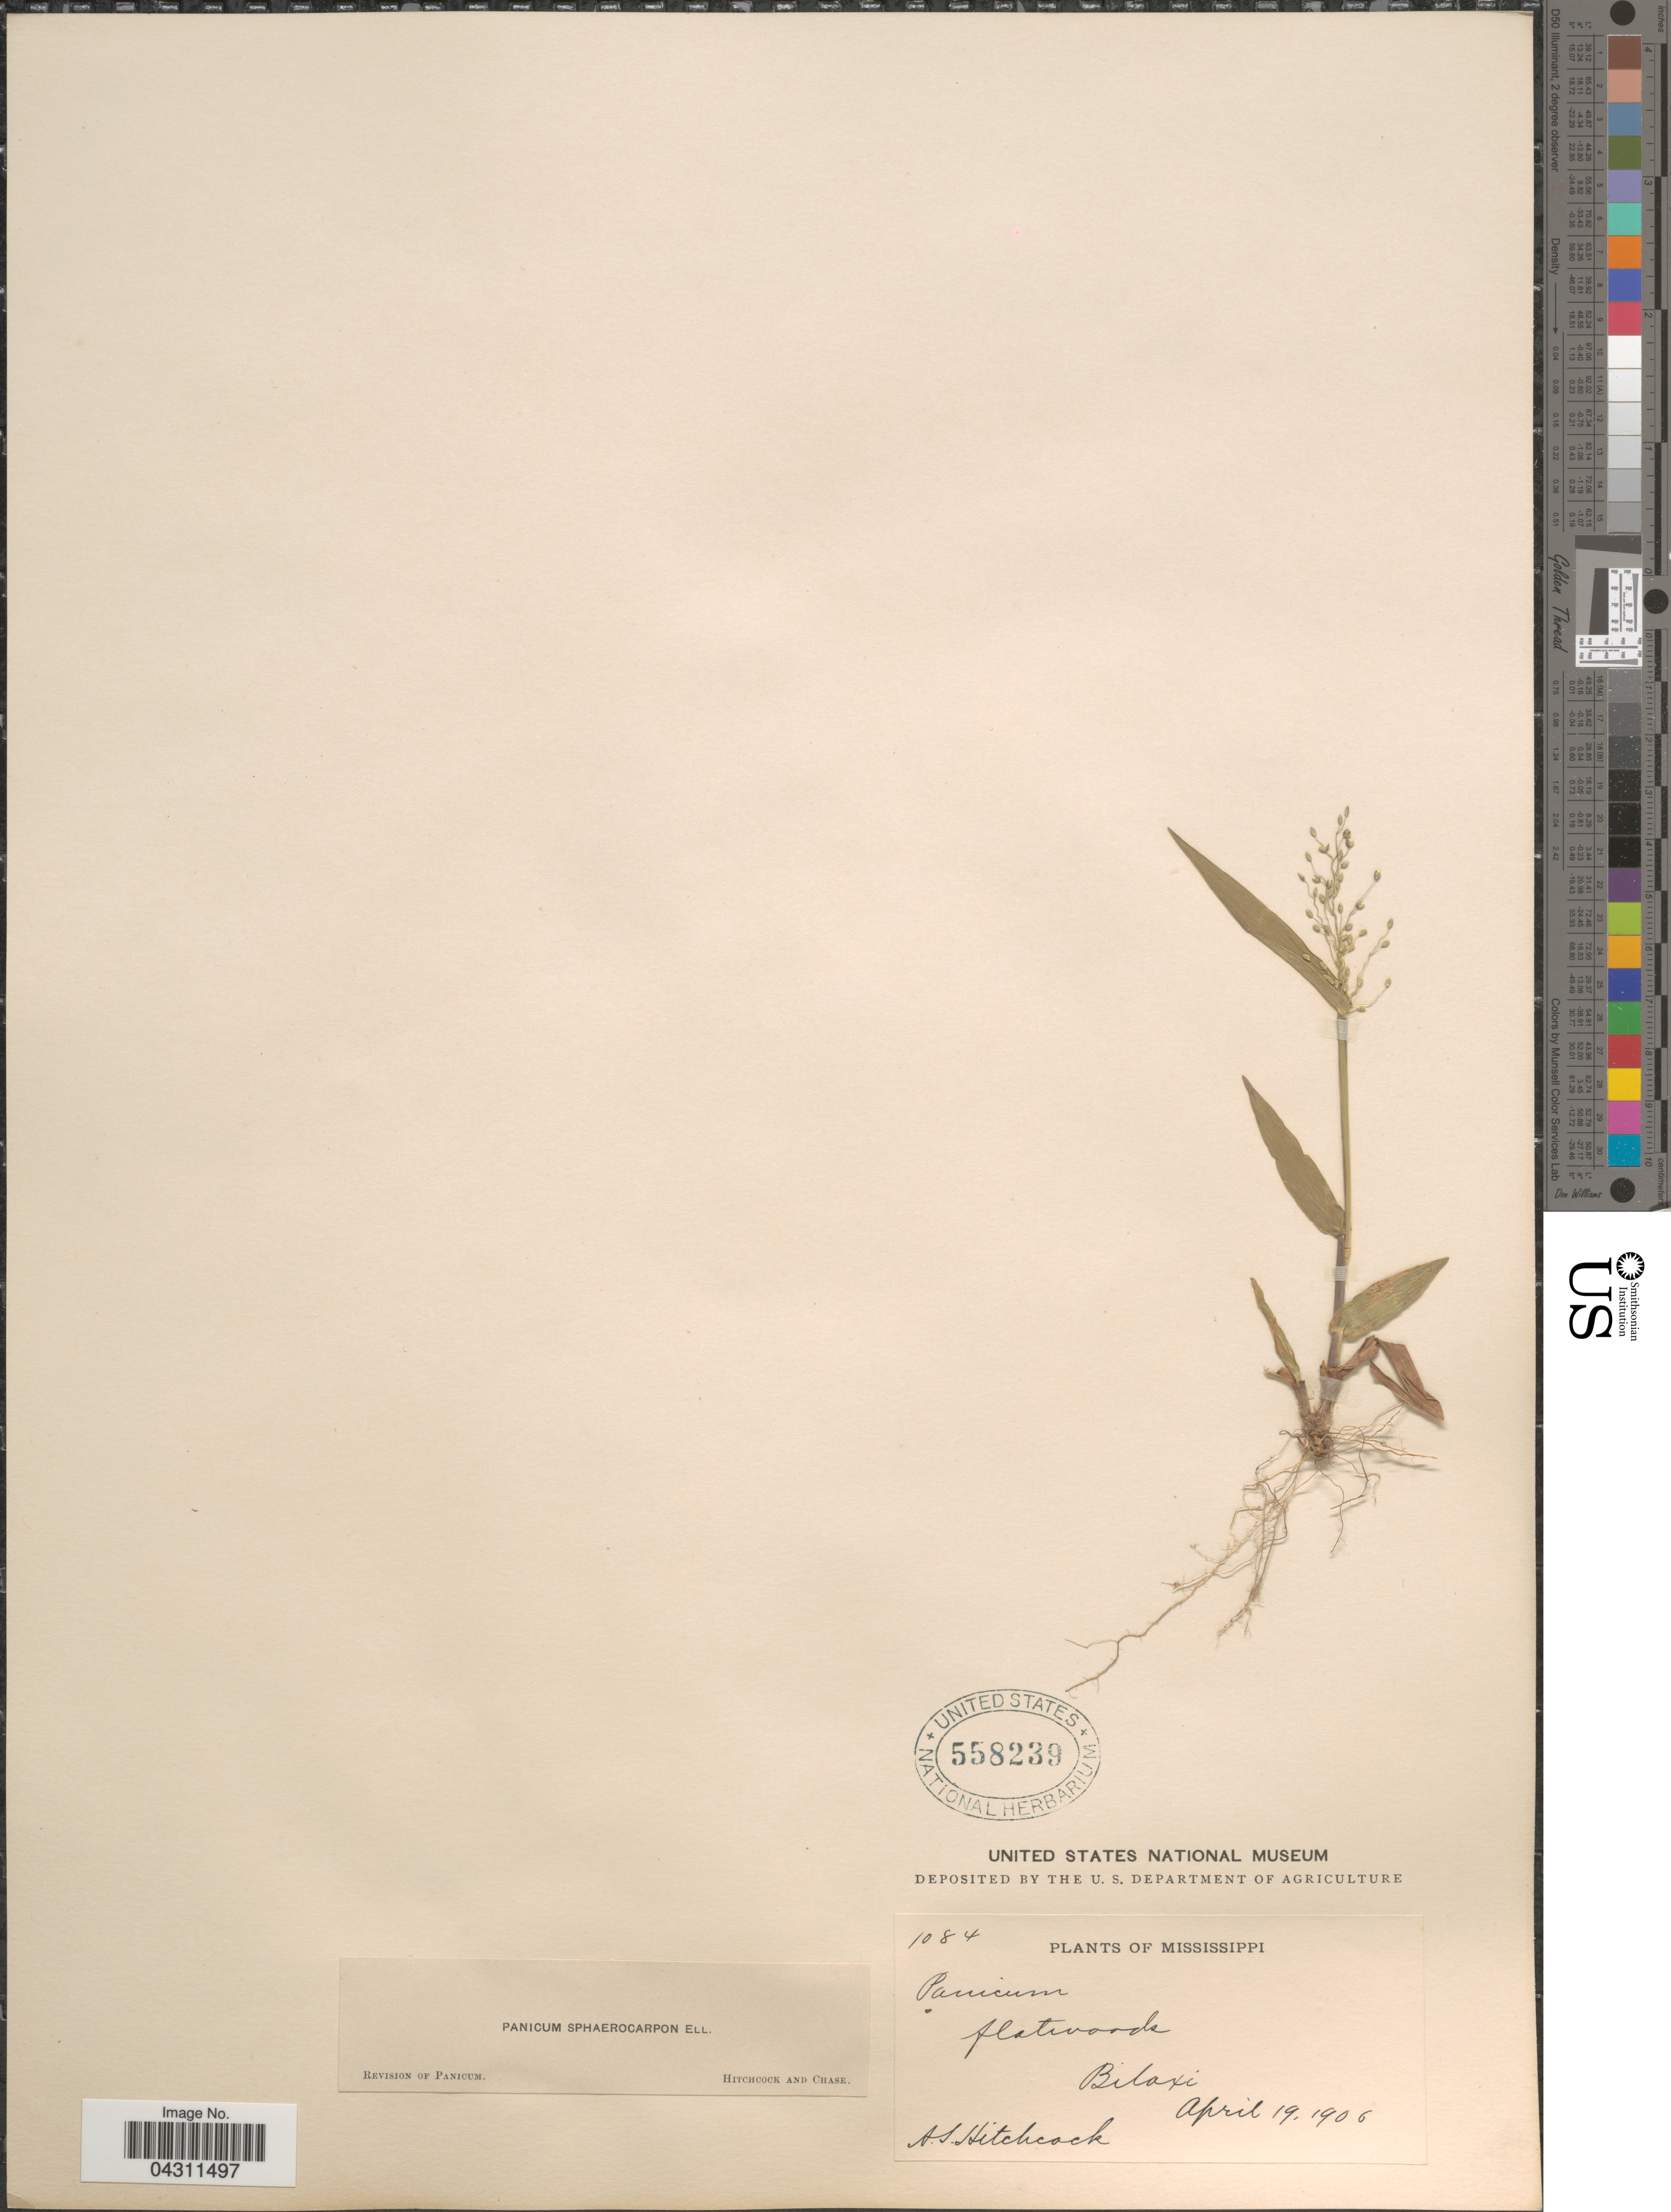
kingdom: Plantae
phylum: Tracheophyta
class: Liliopsida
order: Poales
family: Poaceae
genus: Dichanthelium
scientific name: Dichanthelium sphaerocarpon var. sphaerocarpon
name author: (Elliott) Gould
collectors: A. S. Hitchcock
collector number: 1084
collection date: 1906-04-19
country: United States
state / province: Mississippi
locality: Flatwoods. Biloxi.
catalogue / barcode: US 558239